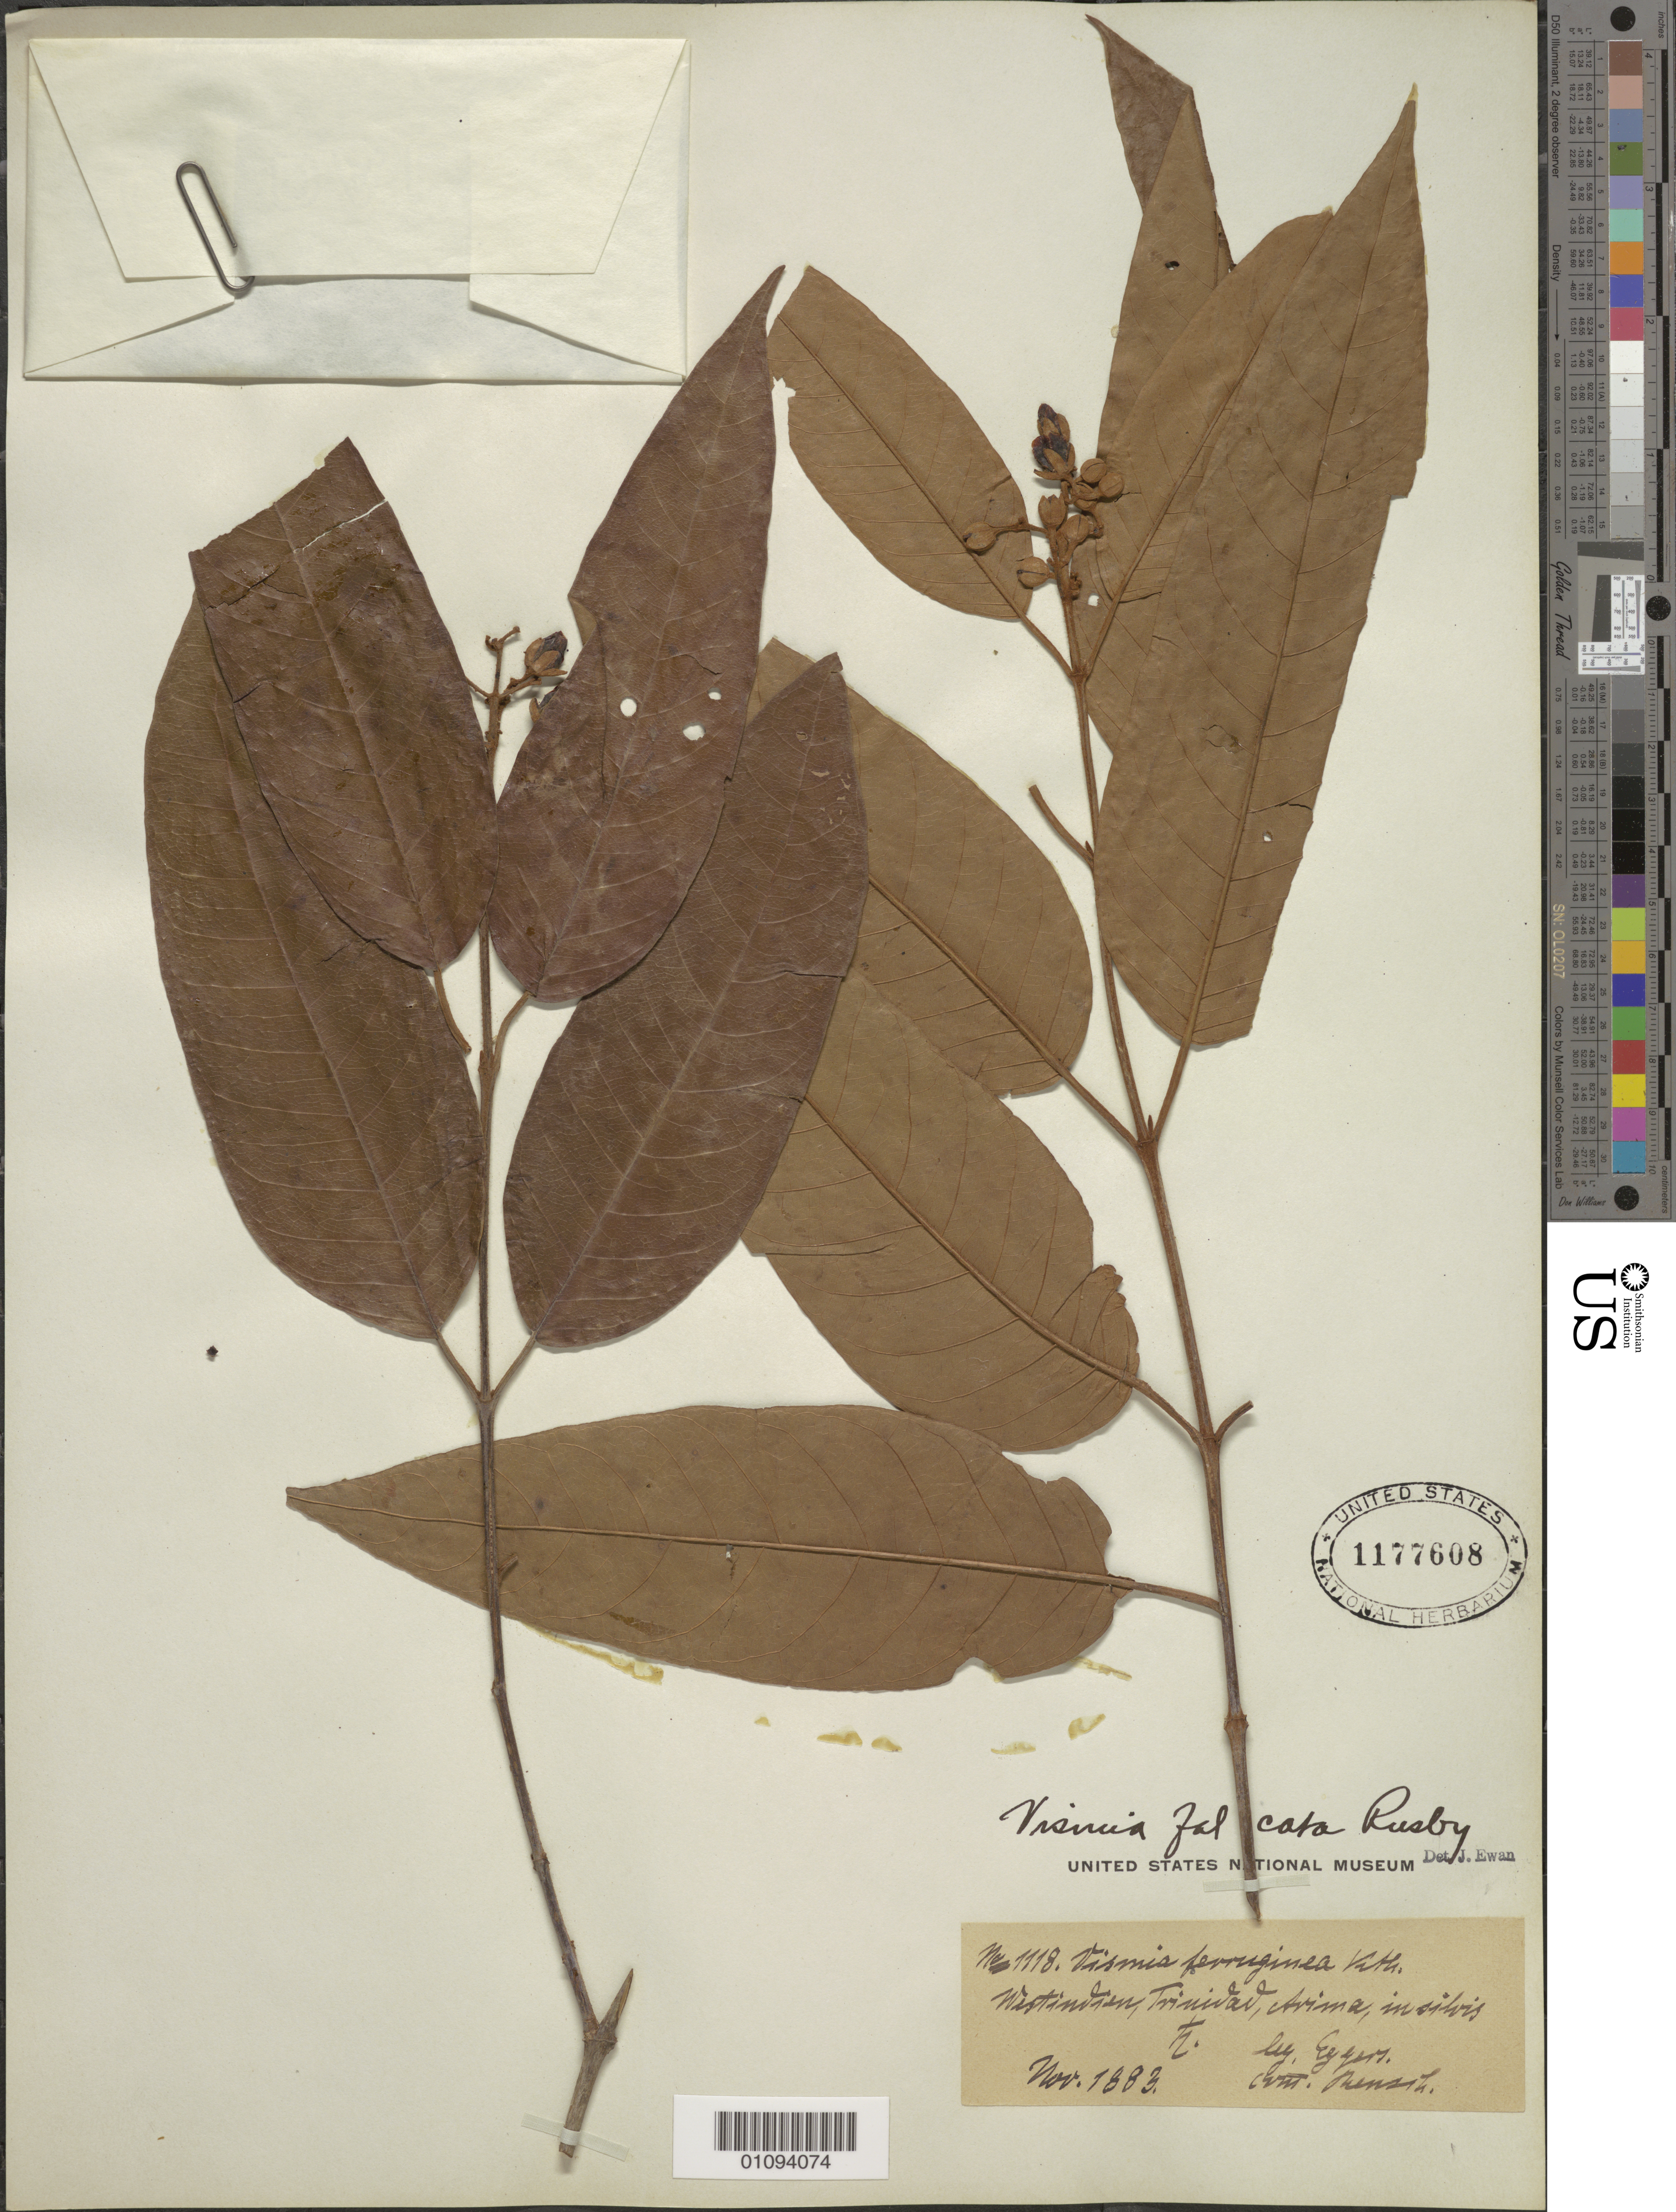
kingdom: Plantae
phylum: Tracheophyta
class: Magnoliopsida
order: Malpighiales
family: Hypericaceae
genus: Vismia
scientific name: Vismia falcata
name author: Rusby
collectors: H. F. A. von Eggers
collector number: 1118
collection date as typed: Nov 1883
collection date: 1883-11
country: Trinidad and Tobago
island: Trinidad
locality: Arime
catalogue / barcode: US 1177608